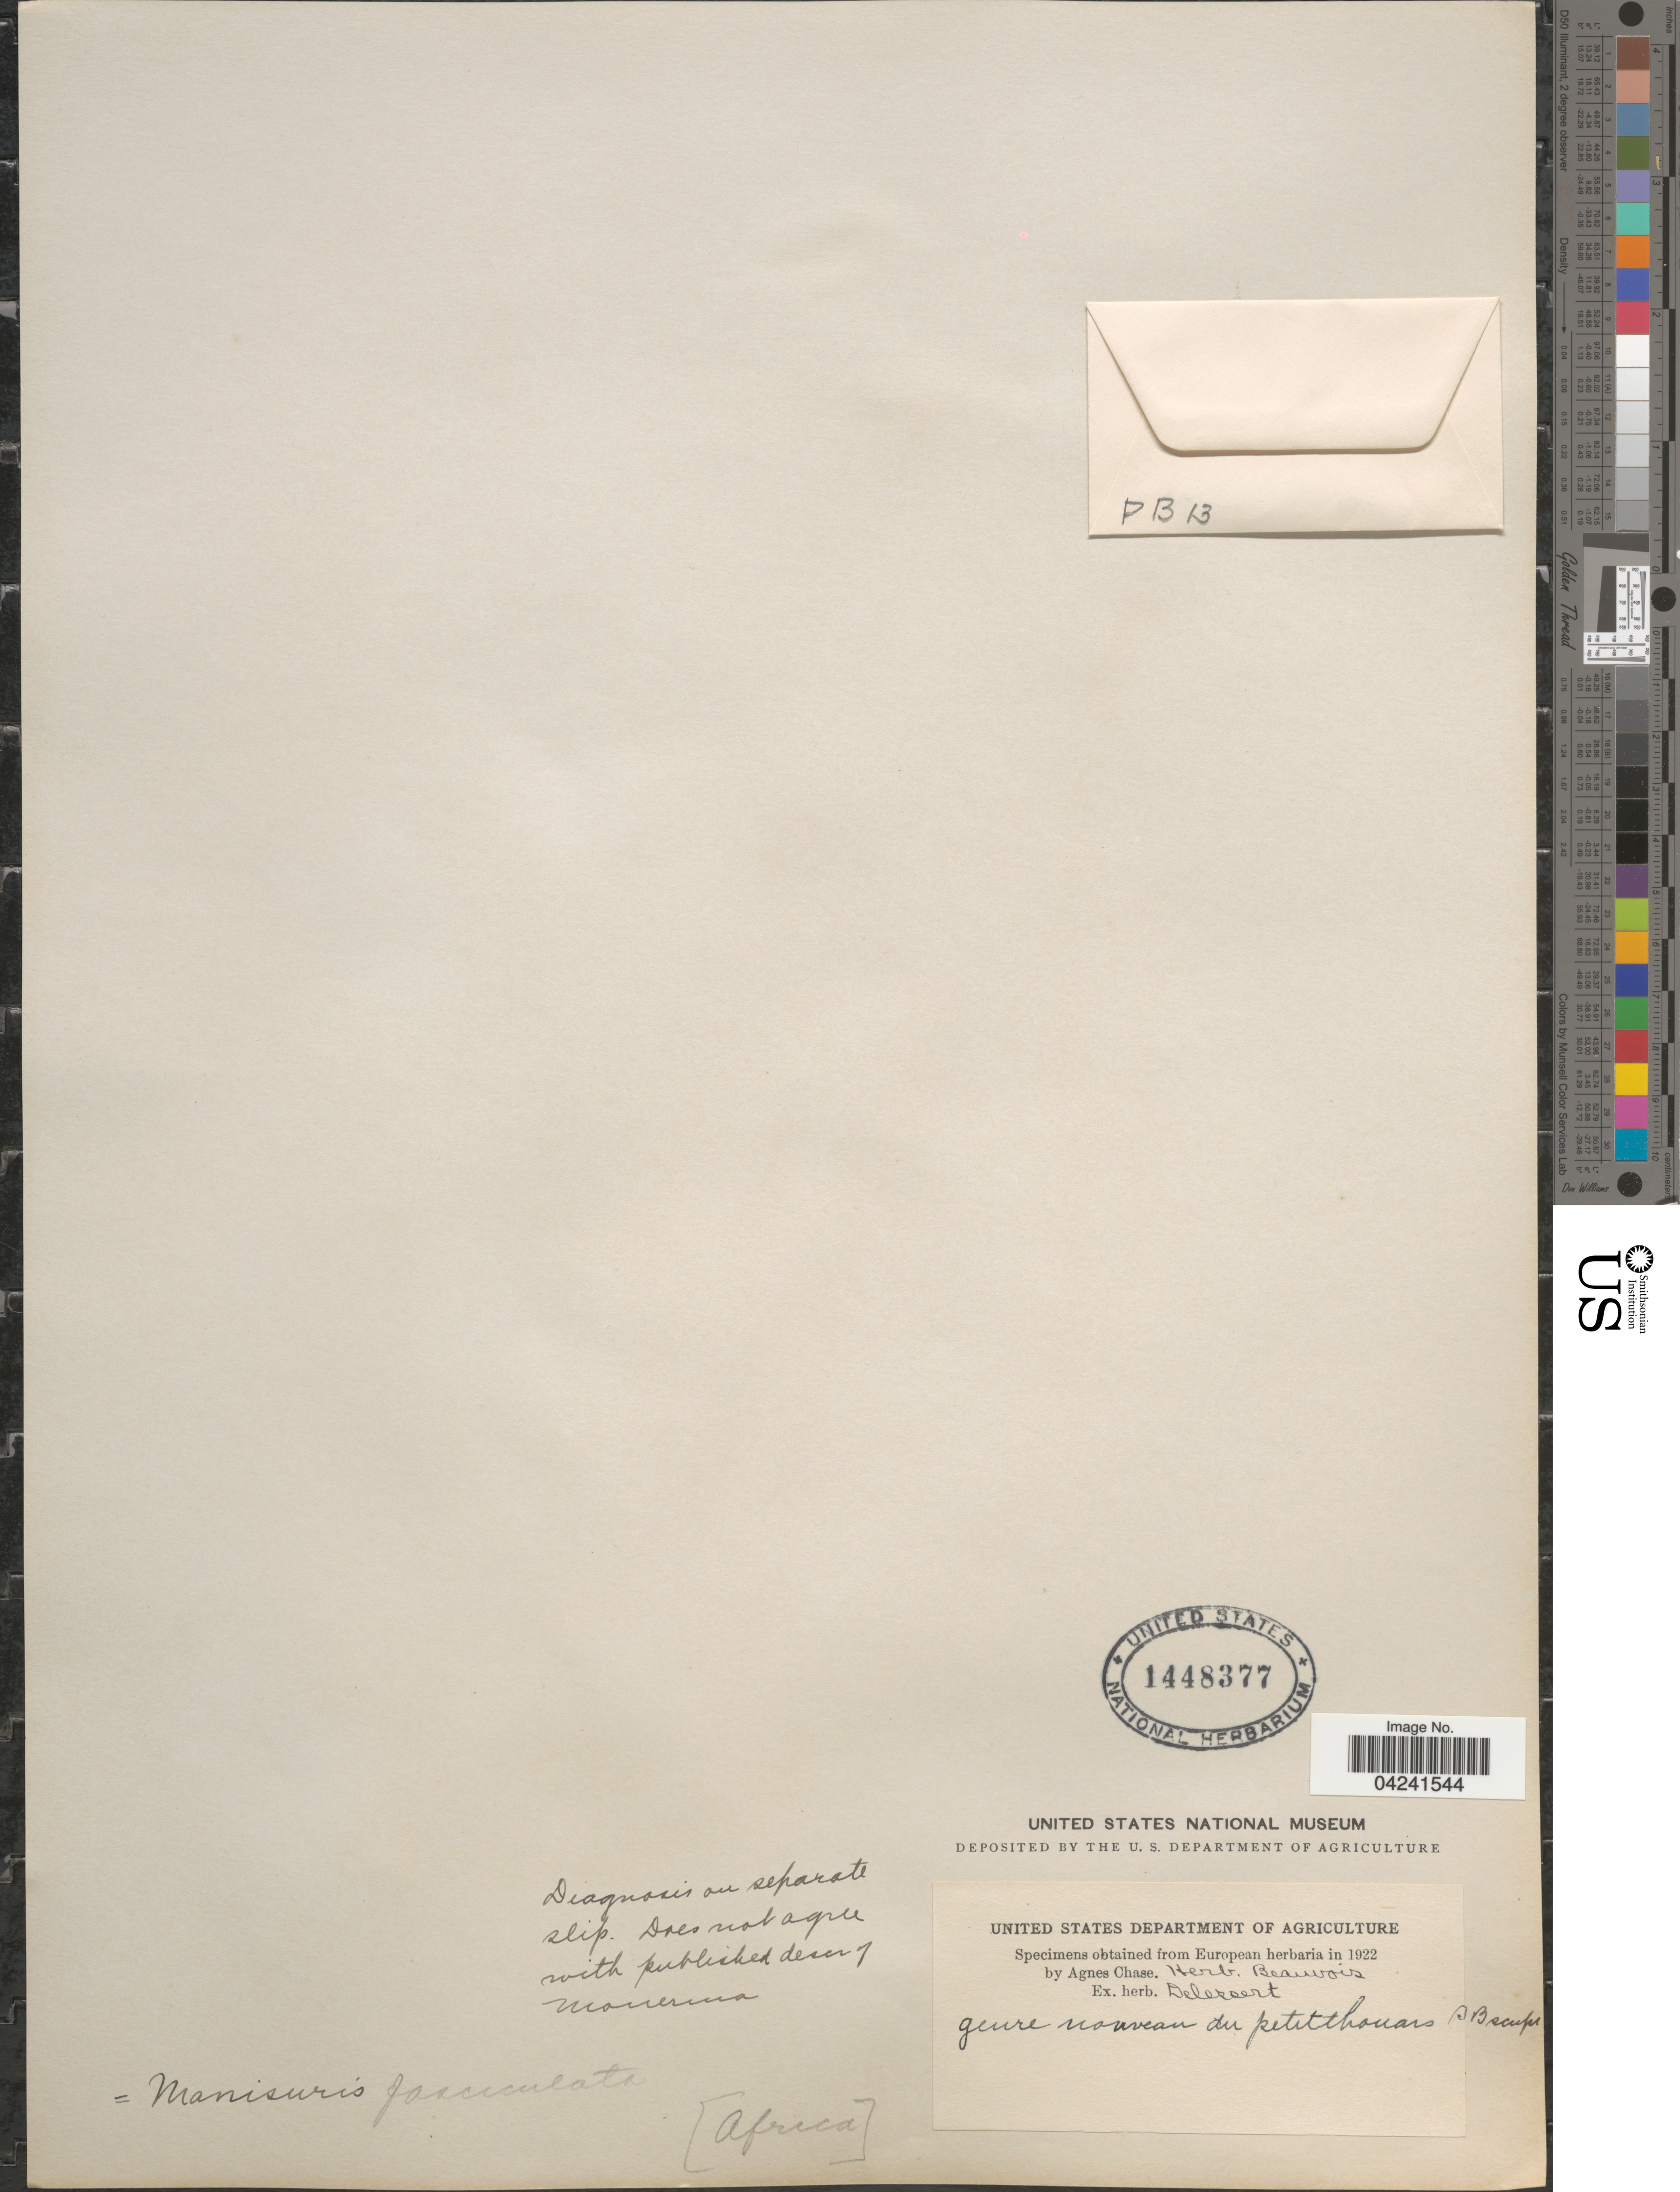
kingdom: Plantae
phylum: Tracheophyta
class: Liliopsida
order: Poales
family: Poaceae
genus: Hemarthria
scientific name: Hemarthria altissima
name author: (Poir.) Stapf & C. E. Hubb.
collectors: P. B.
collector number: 13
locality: Africa.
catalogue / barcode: US 1448377